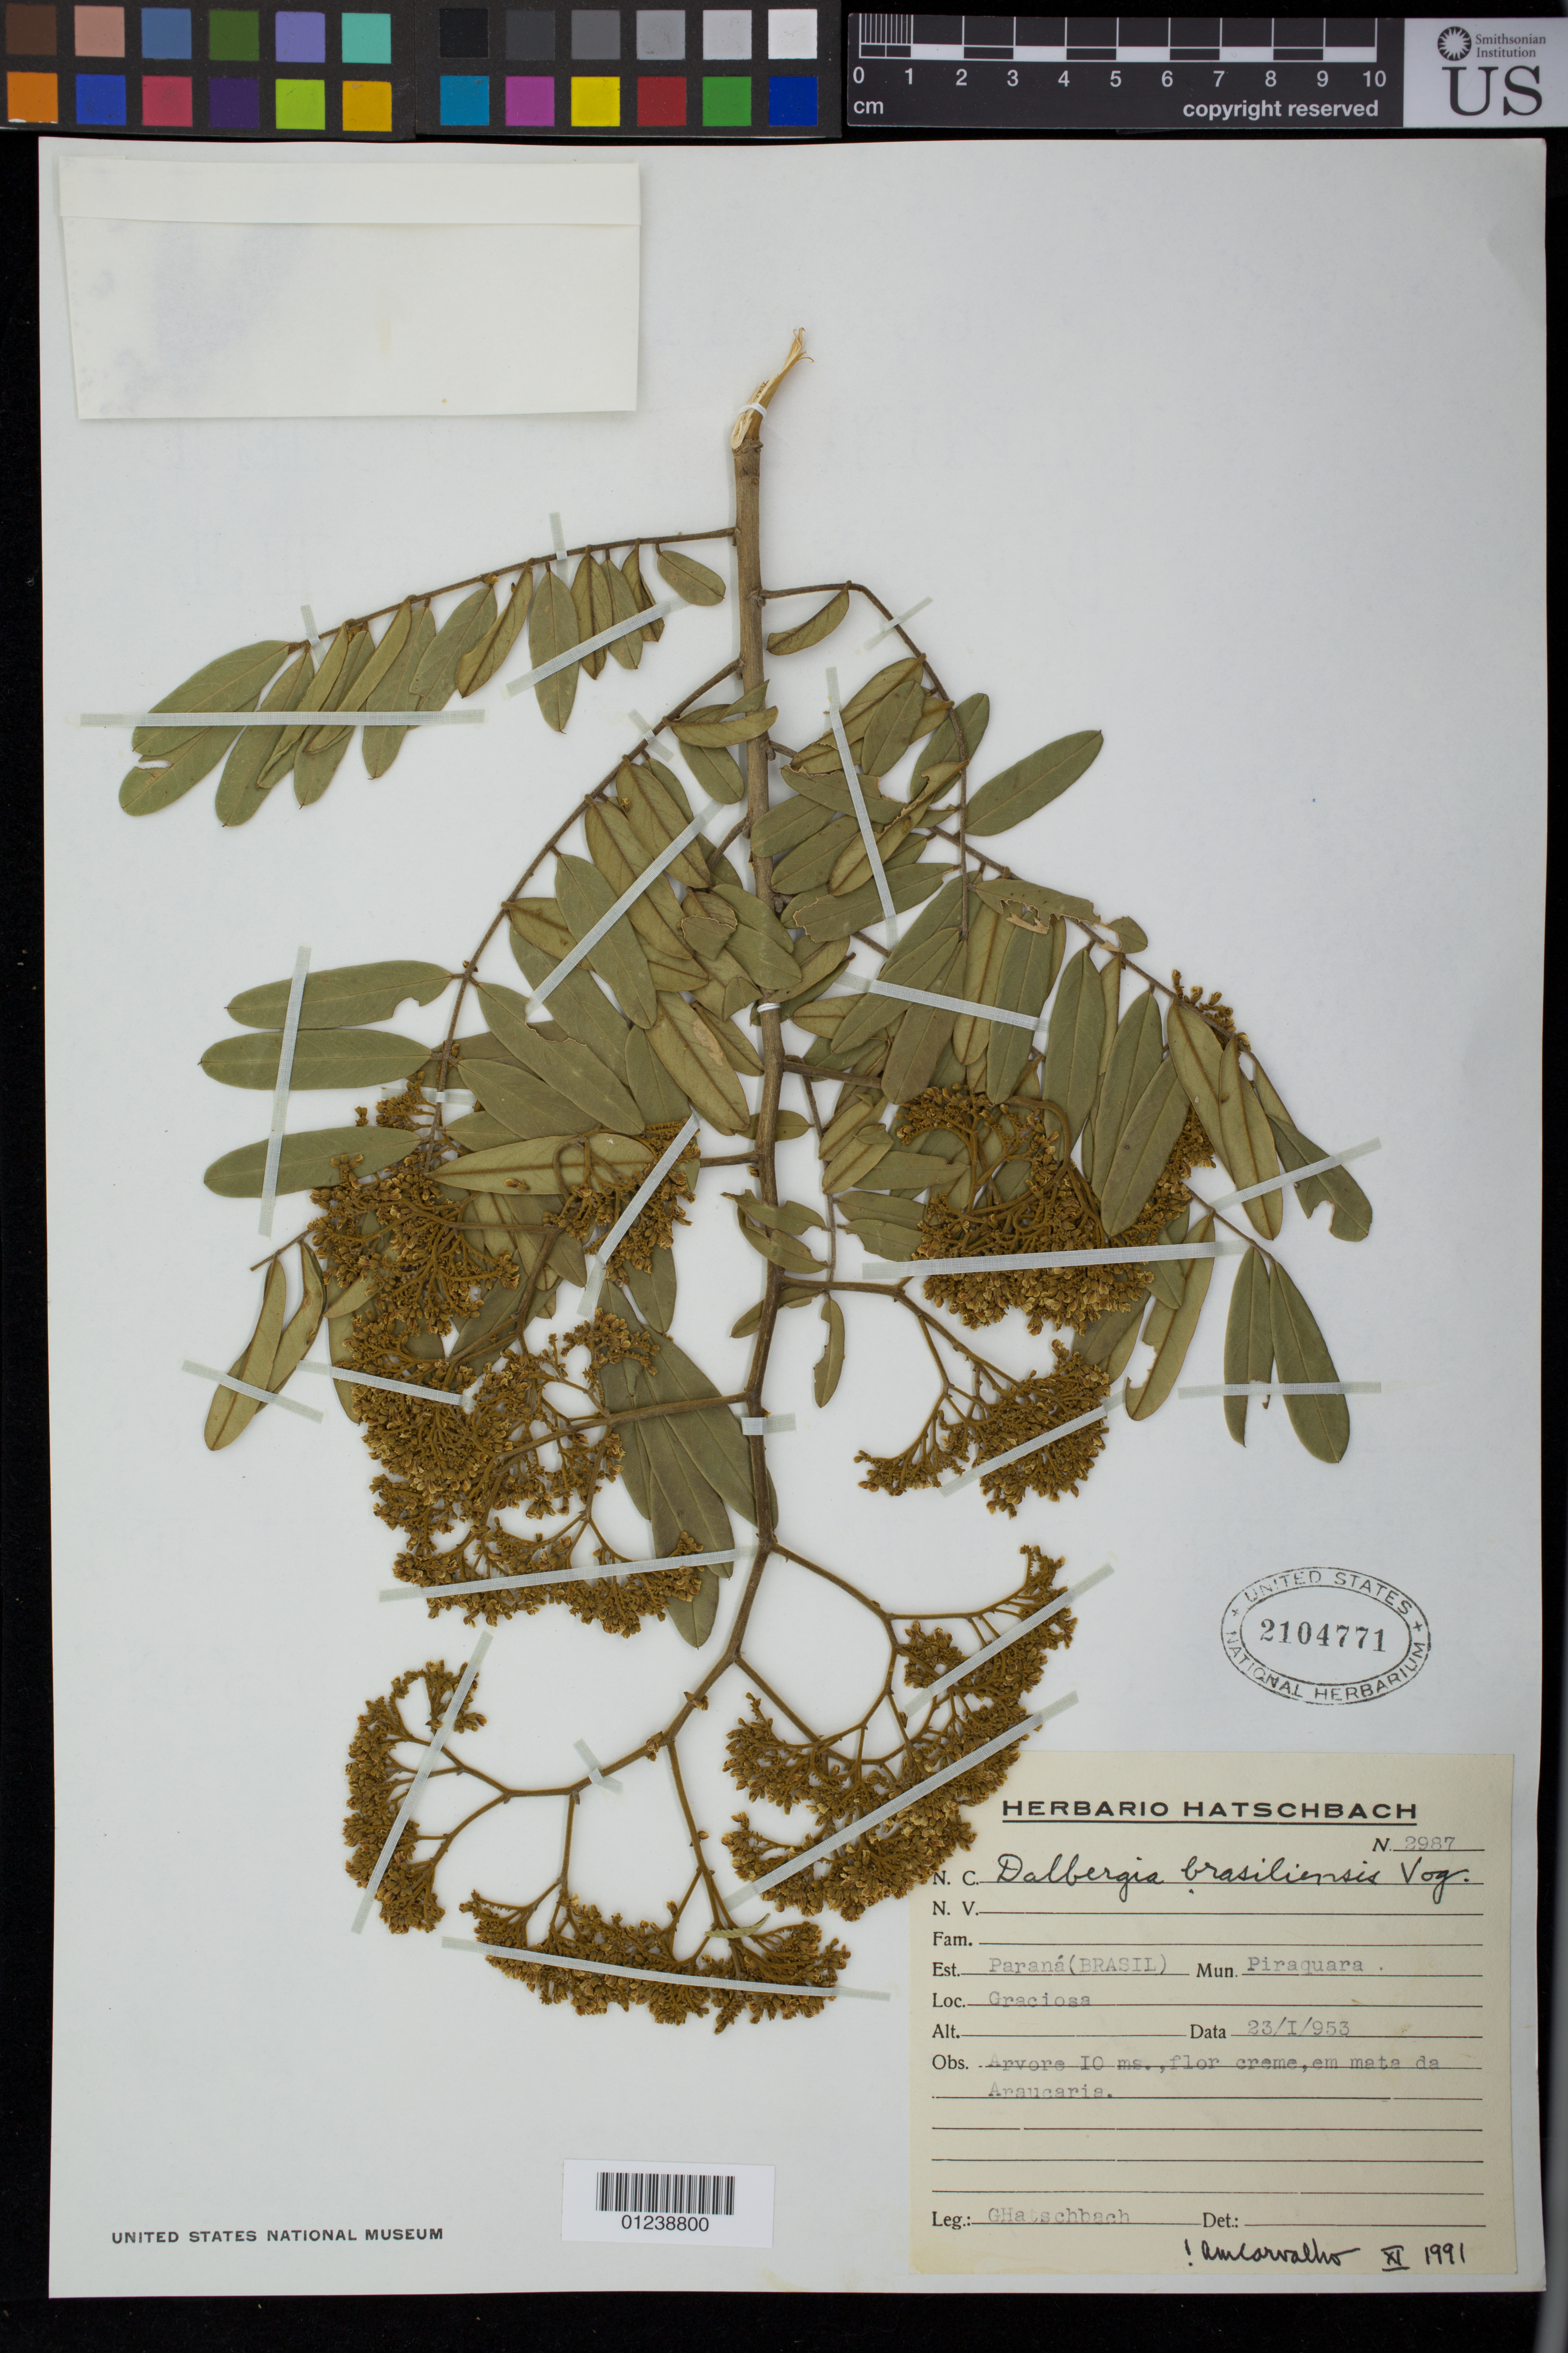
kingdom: Plantae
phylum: Tracheophyta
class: Magnoliopsida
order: Fabales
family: Fabaceae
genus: Dalbergia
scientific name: Dalbergia brasiliensis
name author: Vogel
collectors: G. Hatschbach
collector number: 2987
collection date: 1953-01-23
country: Brazil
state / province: Paraná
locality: Piraquara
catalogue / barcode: US 2104771